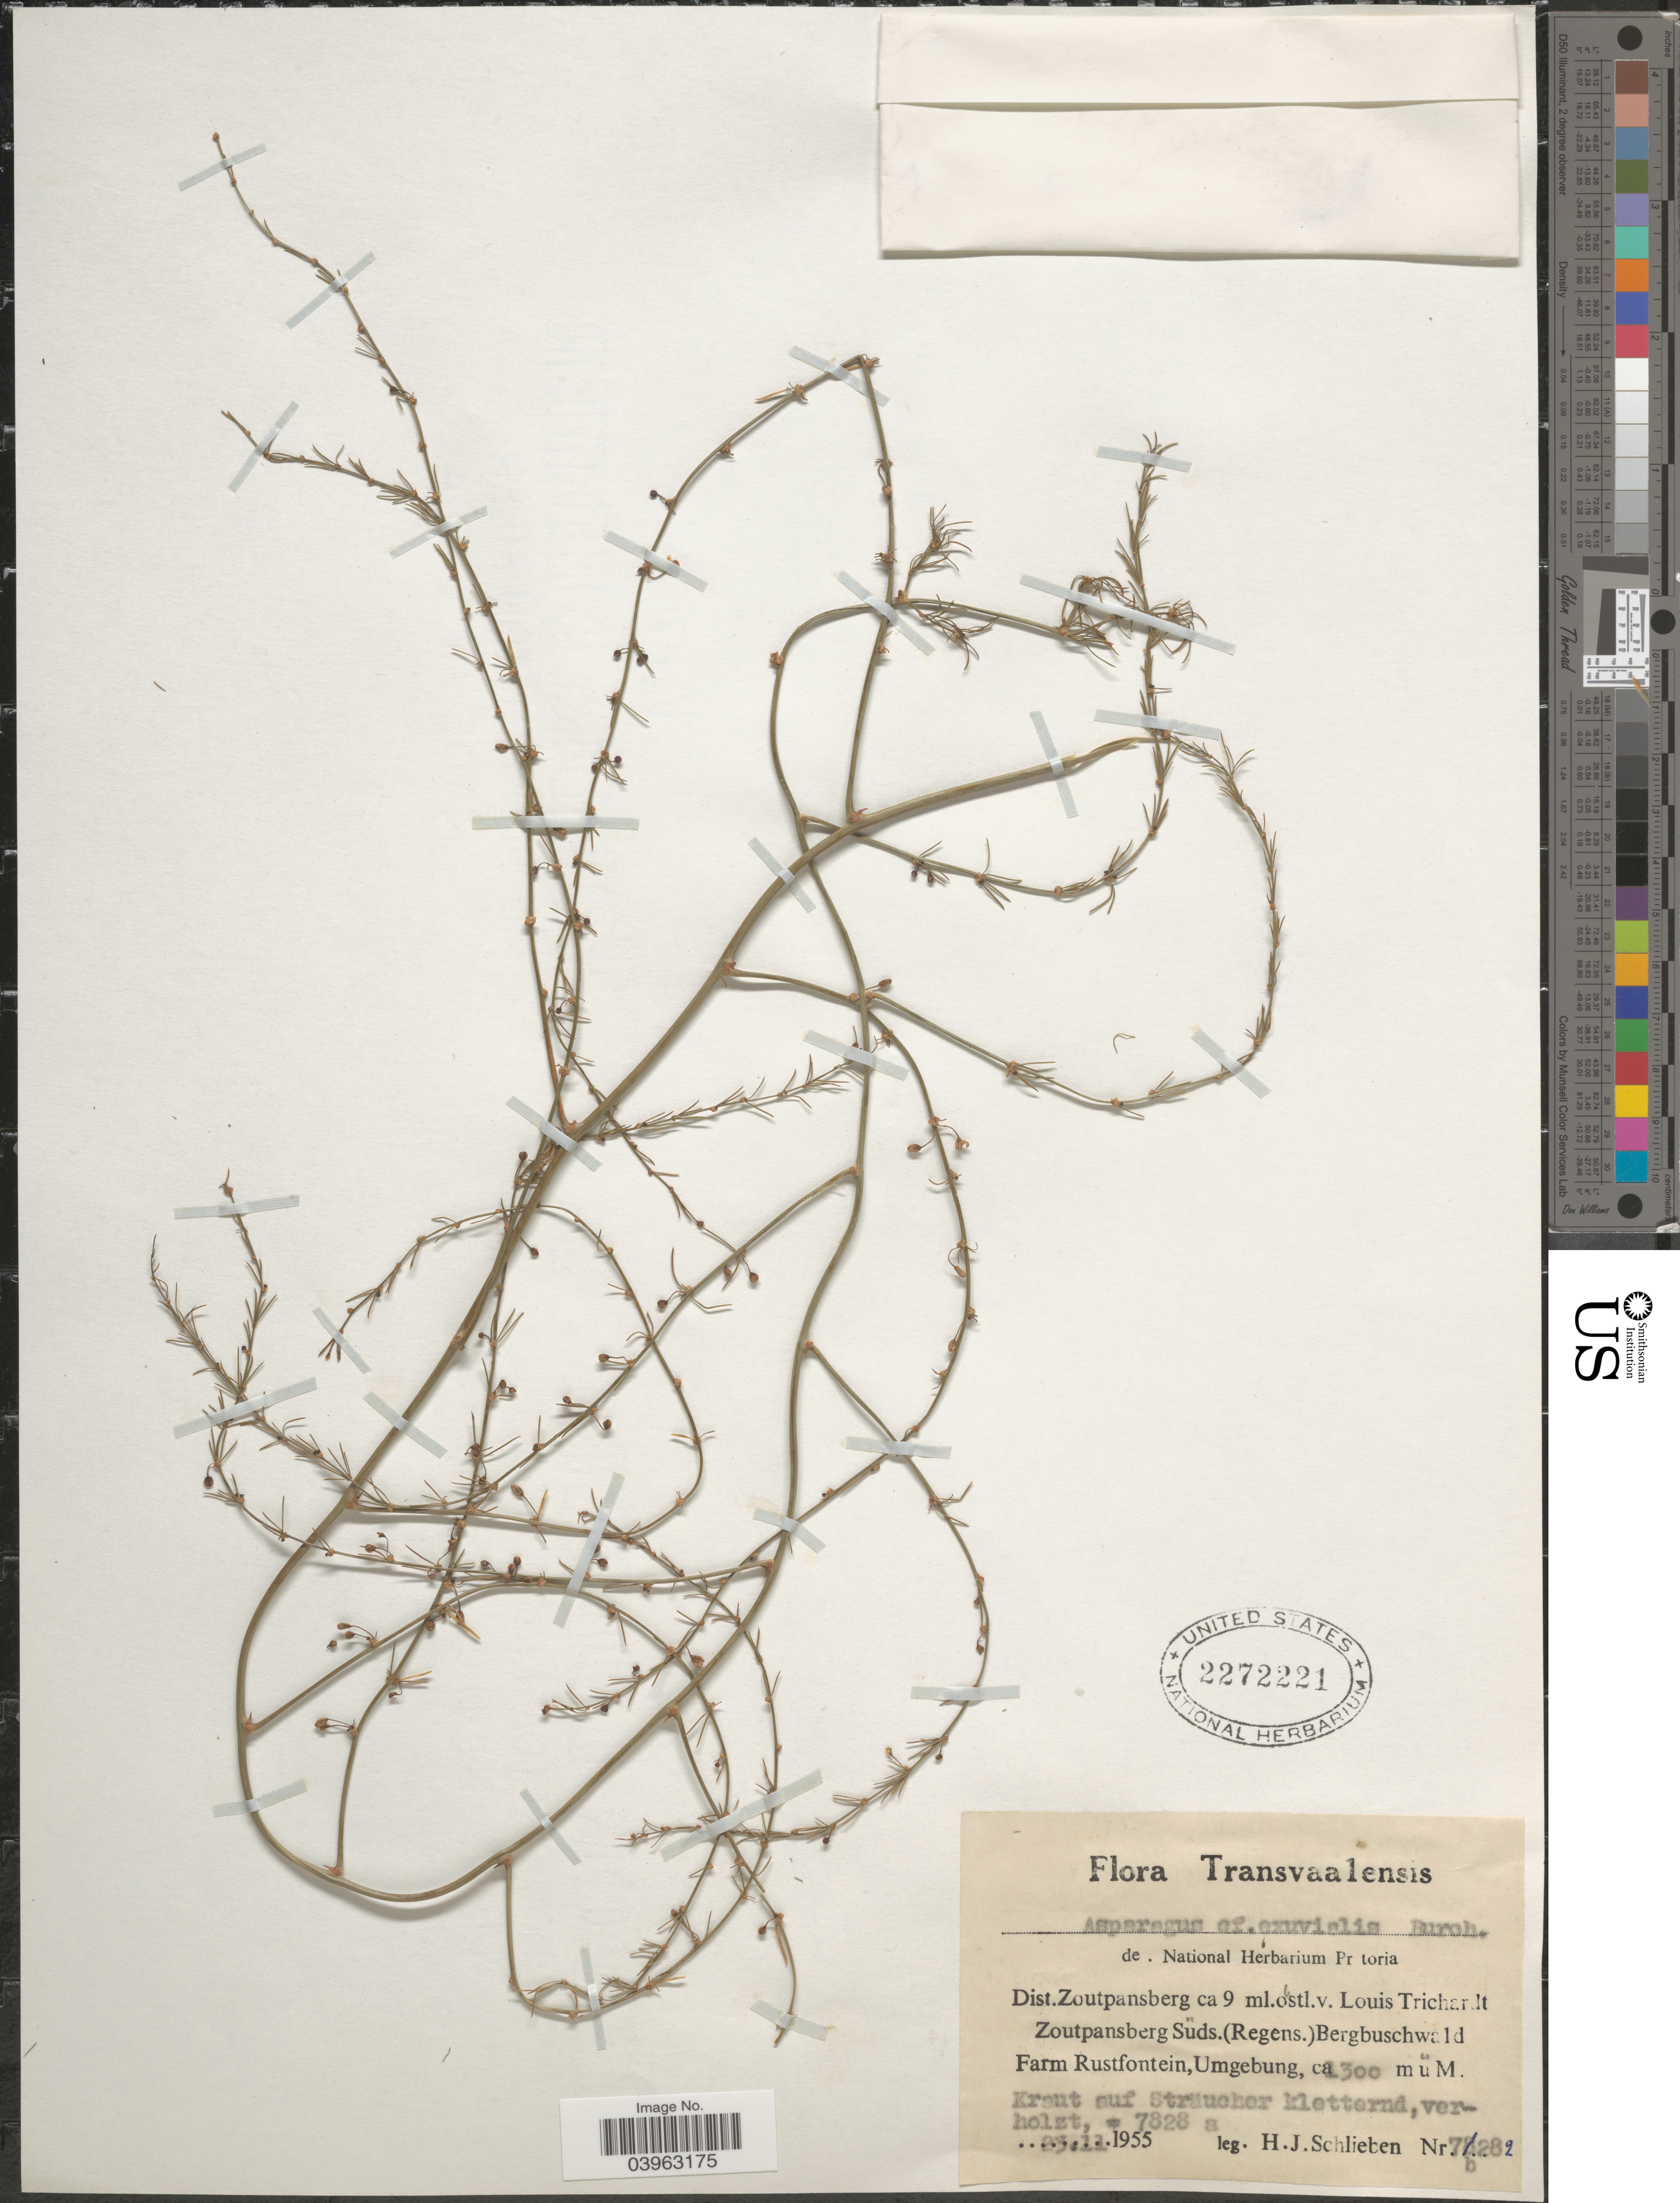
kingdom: Plantae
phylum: Tracheophyta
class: Liliopsida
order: Asparagales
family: Asparagaceae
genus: Asparagus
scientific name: Asparagus exuvialis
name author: Burch.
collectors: H. J. Schlieben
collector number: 7b282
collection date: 1955-11-23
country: South Africa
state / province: Limpopo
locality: Transvaalensis. Dist.Zoutpansberg ca 9 ml.õstl.v.Louis Trichardt. Zoutpansberg Süds.(Regens.)Bergbuschwald. Farm Rustfontein,Umgebung.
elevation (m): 1300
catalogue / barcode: US 2272221